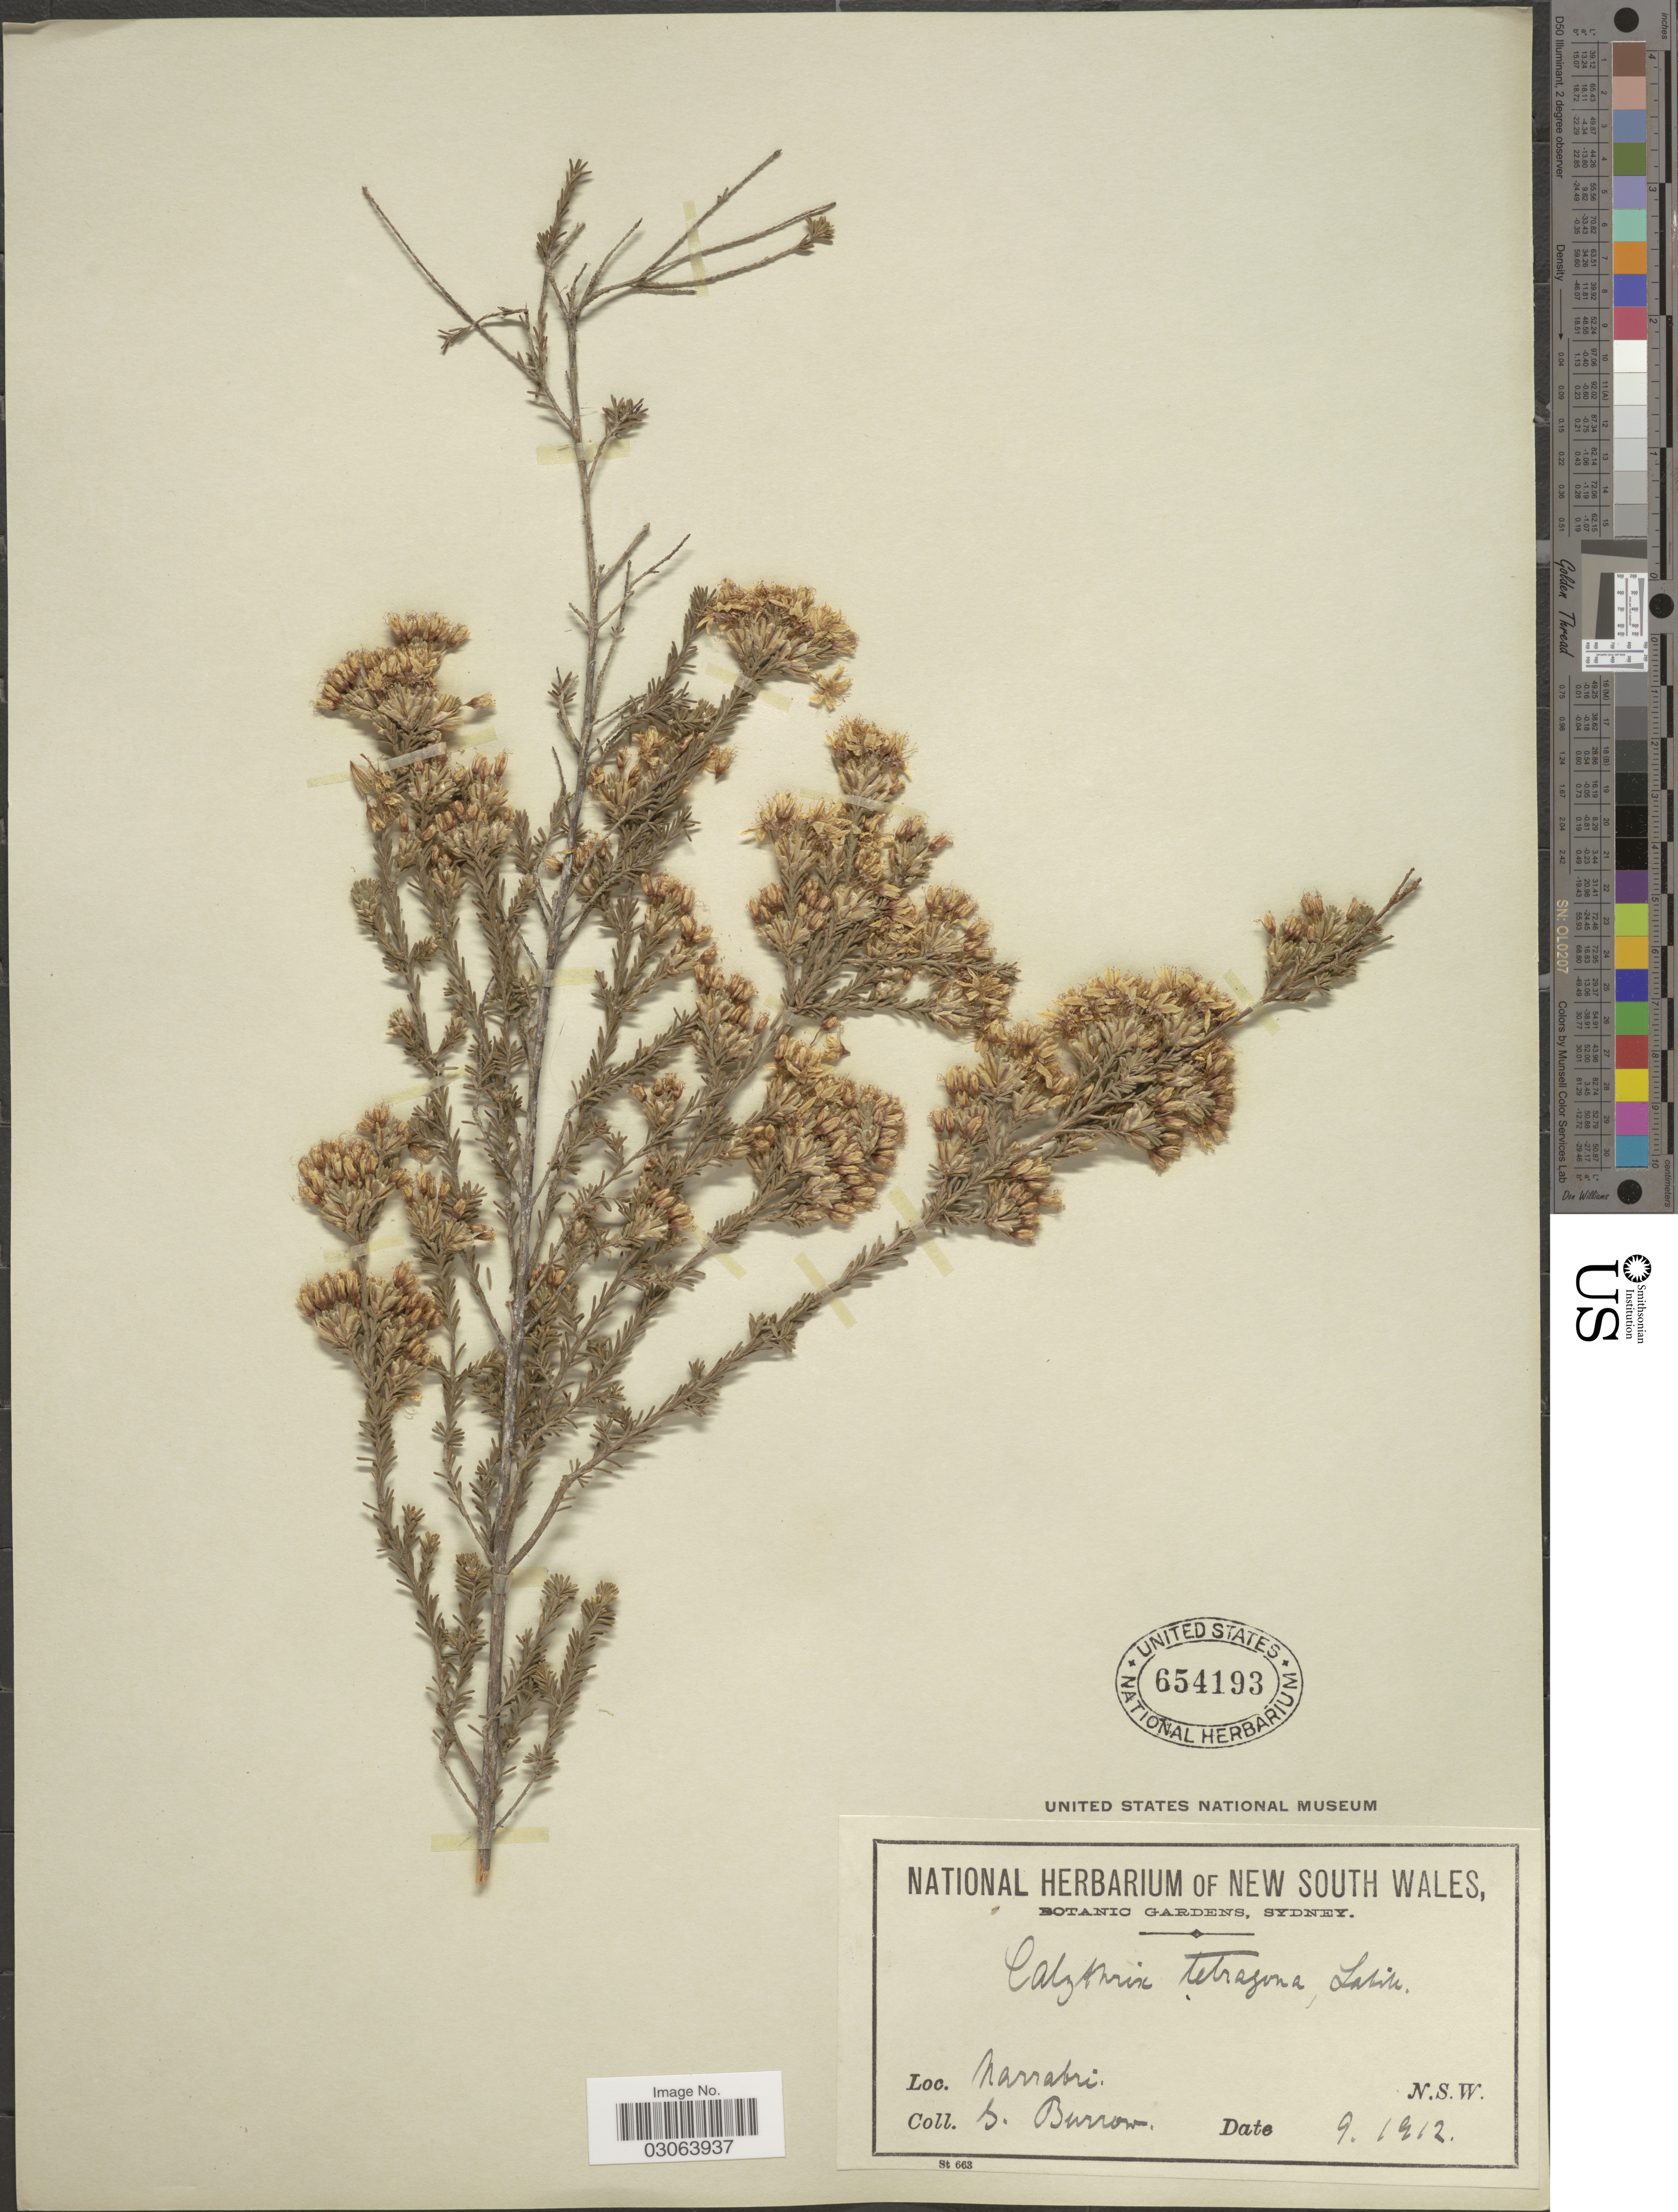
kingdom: Plantae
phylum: Tracheophyta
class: Magnoliopsida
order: Myrtales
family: Myrtaceae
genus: Calytrix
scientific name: Calytrix tetragona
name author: Labill.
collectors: S. Burrow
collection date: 1912-09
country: Australia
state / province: New South Wales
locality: Narrabri.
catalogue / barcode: US 654193